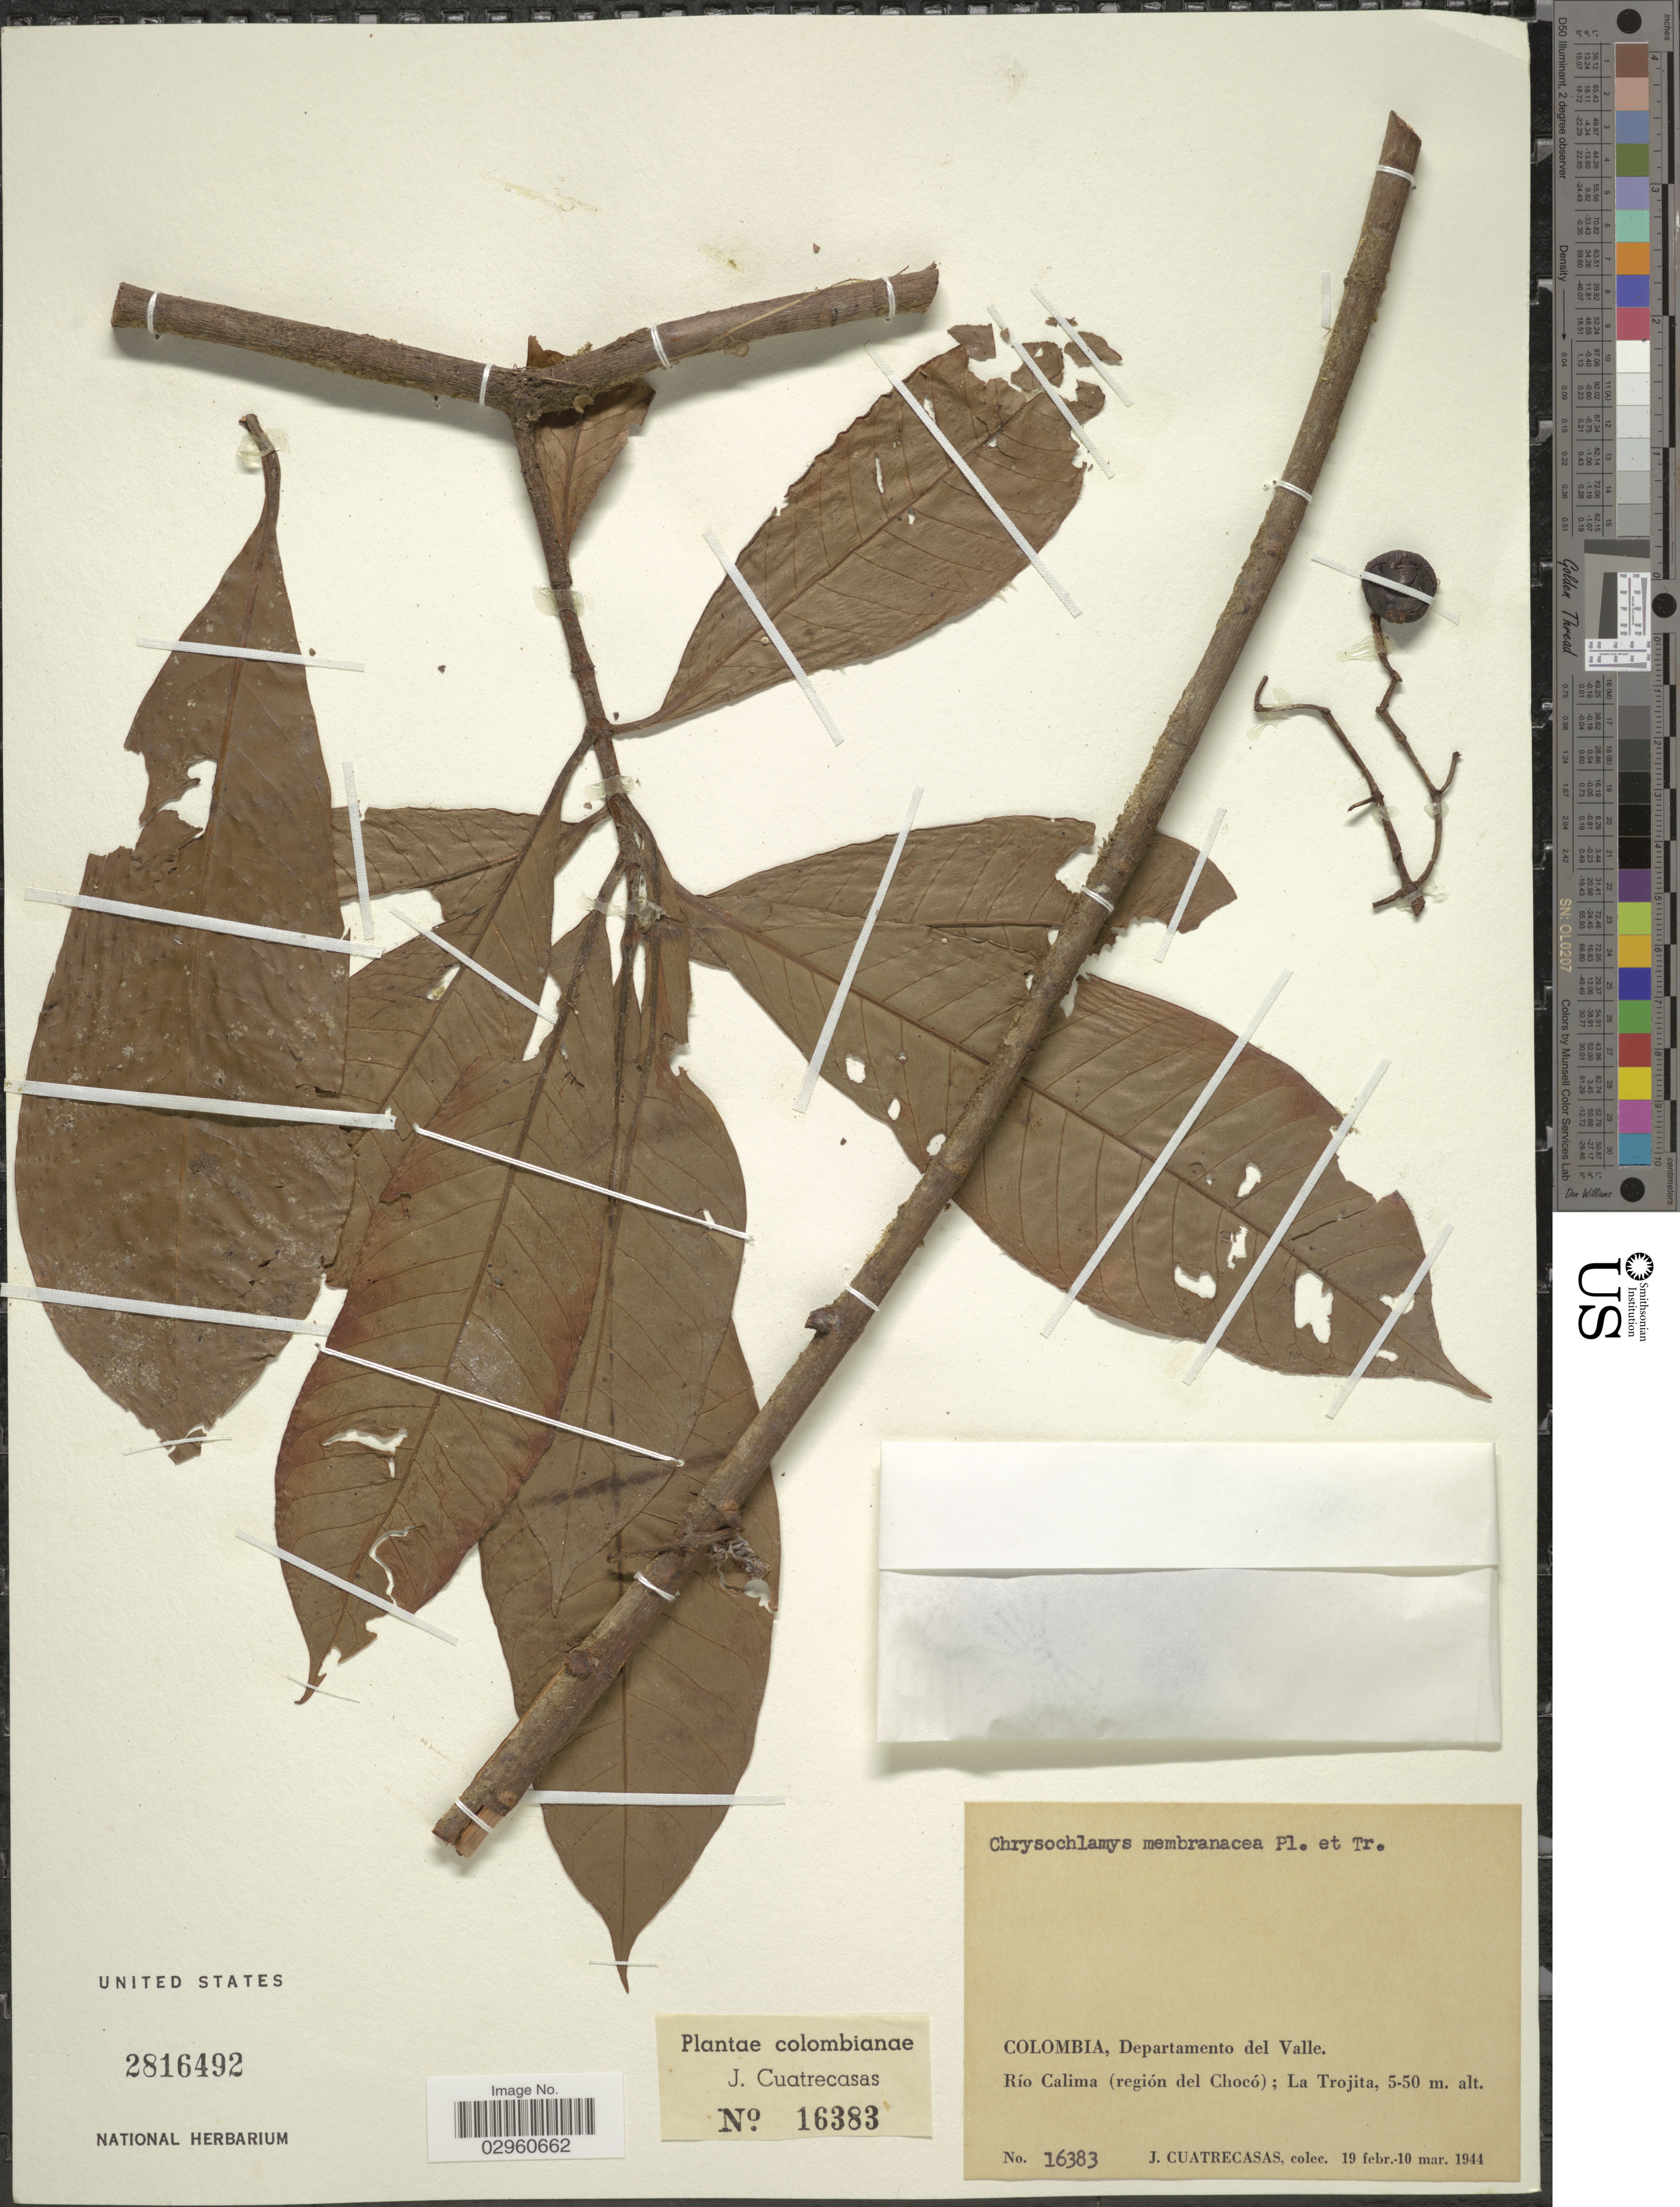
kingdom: Plantae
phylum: Tracheophyta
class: Magnoliopsida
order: Malpighiales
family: Clusiaceae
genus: Chrysochlamys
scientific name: Chrysochlamys membranacea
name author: Planch. & Triana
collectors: J. Cuatrecasas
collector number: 16383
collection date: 1944-02-19/1944-03-10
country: Colombia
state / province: Valle del Cauca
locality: Departamento del Valle. Río Calima (región del Chocó); La Trojita.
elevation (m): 5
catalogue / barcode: US 2816492